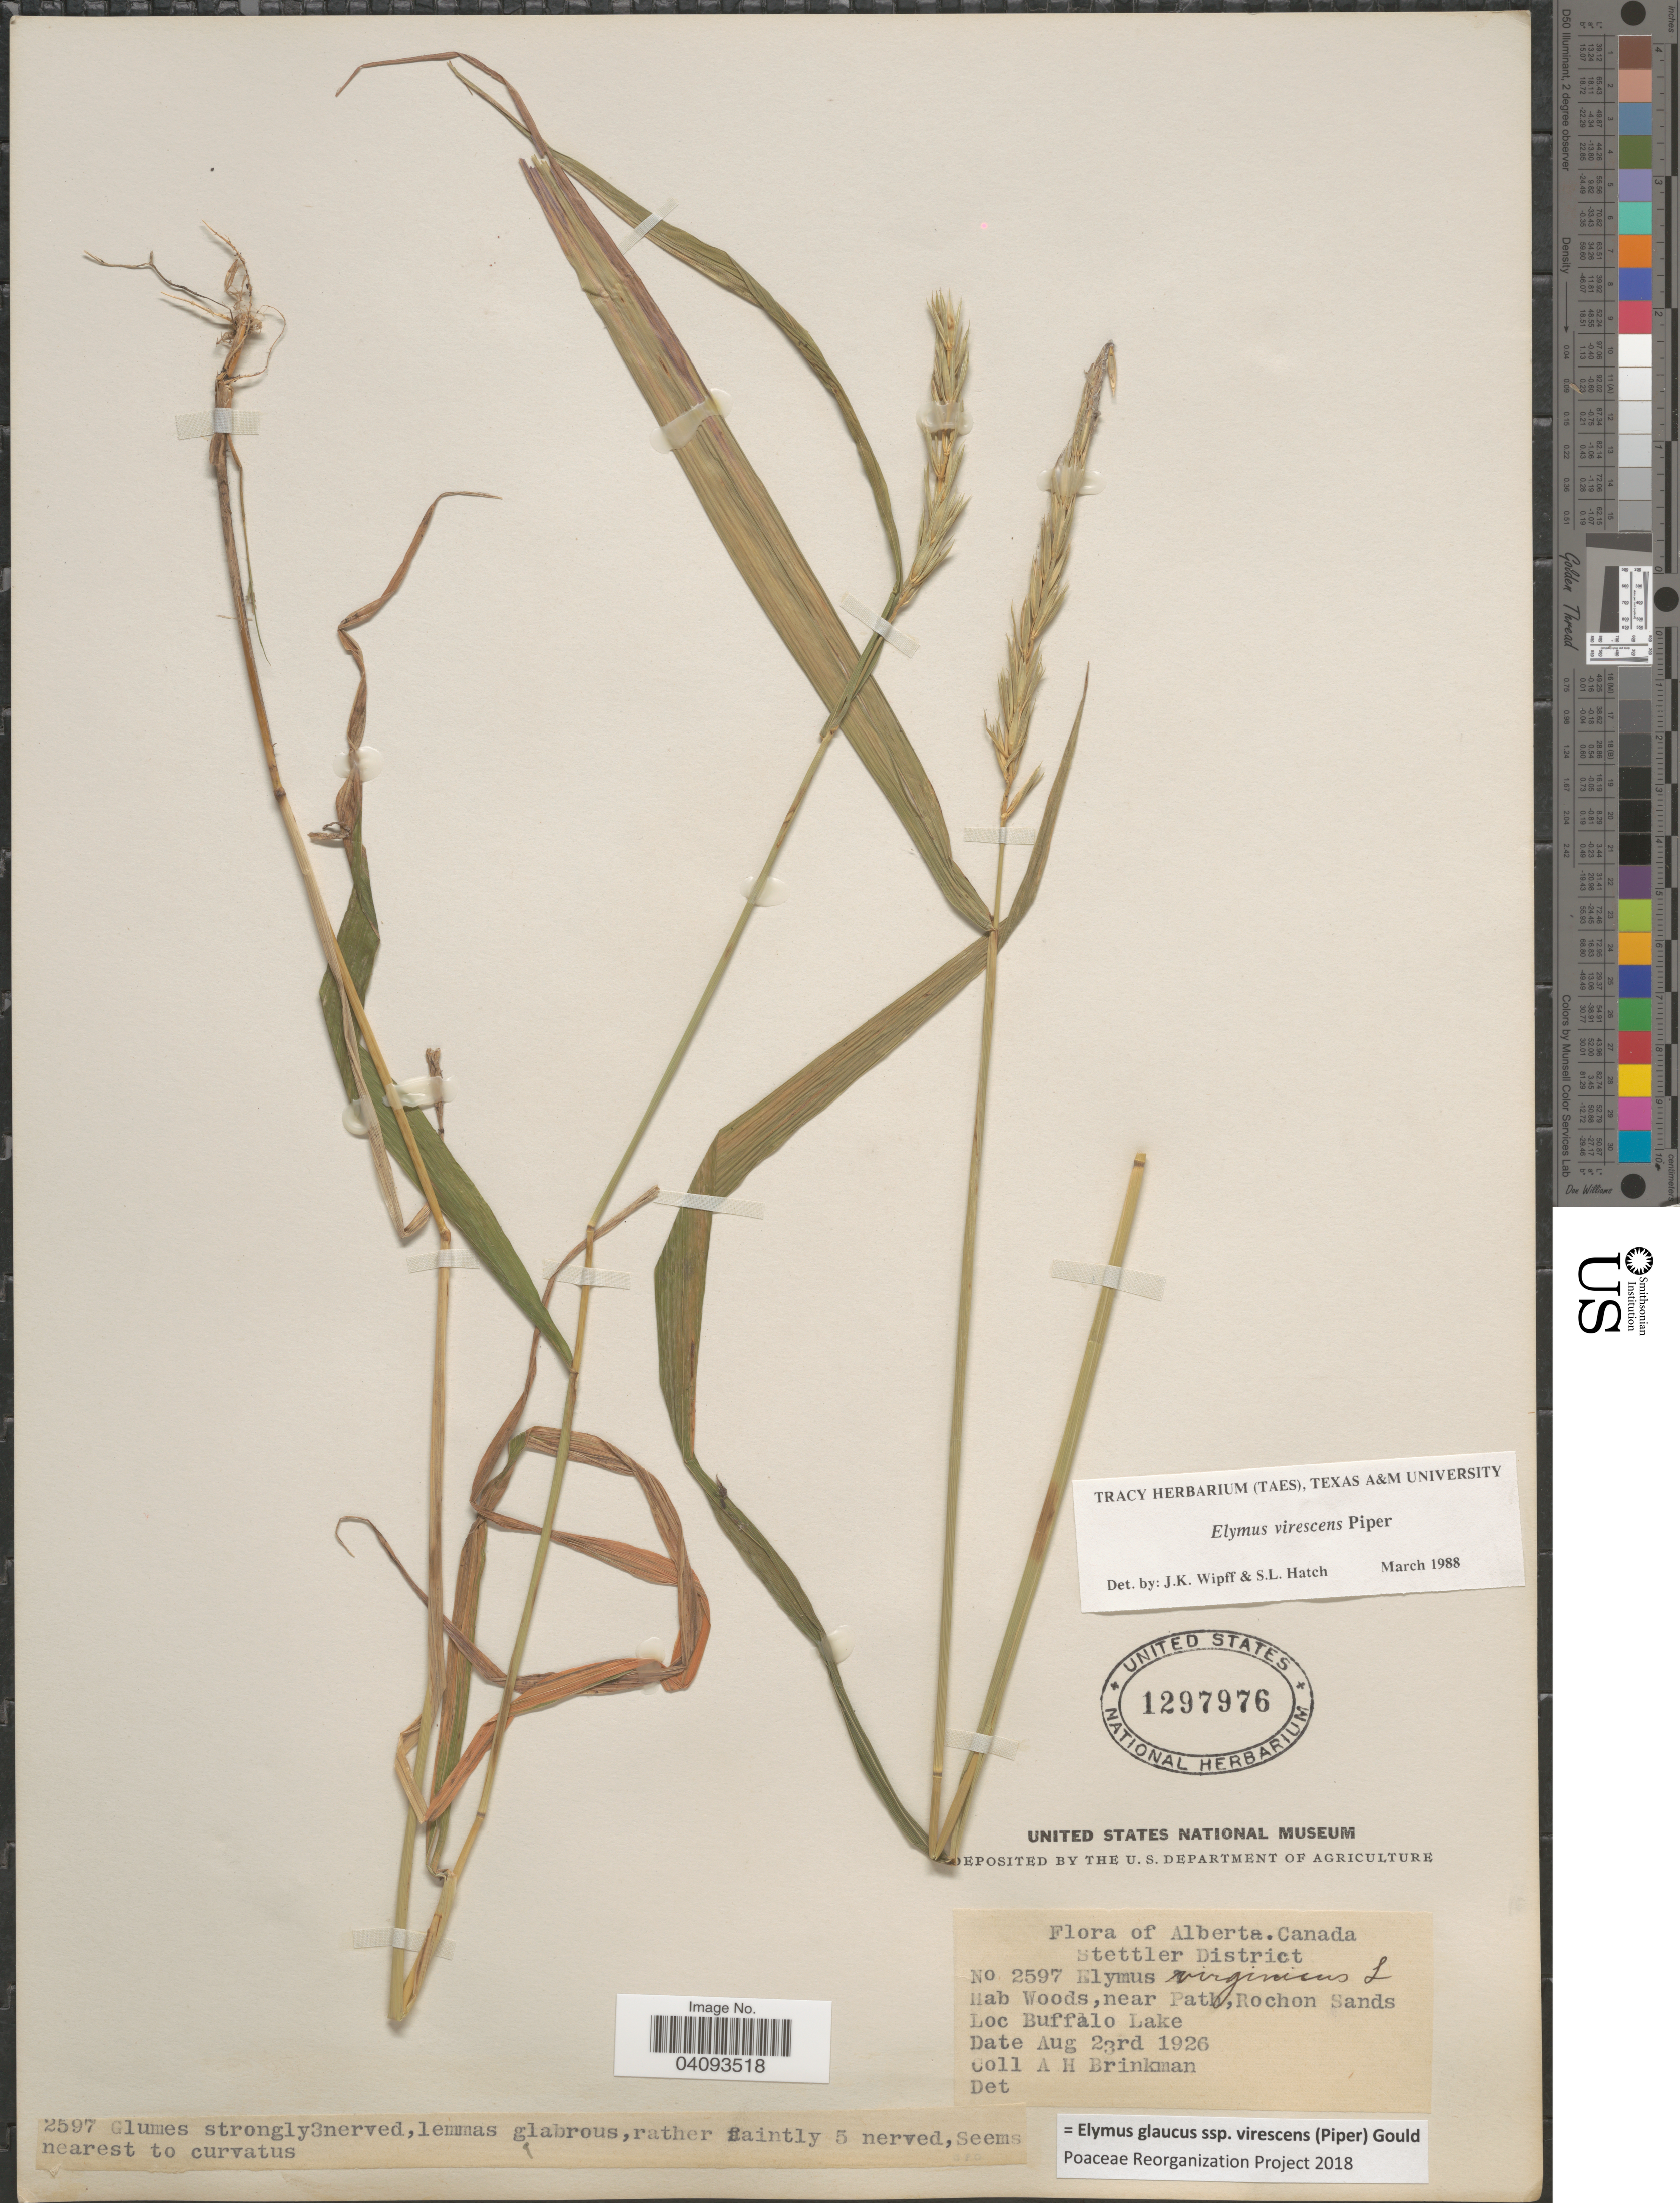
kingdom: Plantae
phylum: Tracheophyta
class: Liliopsida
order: Poales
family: Poaceae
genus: Elymus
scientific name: Elymus glaucus subsp. virescens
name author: (Piper) Gould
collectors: A. Brinkman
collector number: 2597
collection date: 1926-08-23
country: Canada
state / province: Alberta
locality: Stettler District. Woods, near Path, Rochon Sands. Buffalo Lake.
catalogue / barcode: US 1297976